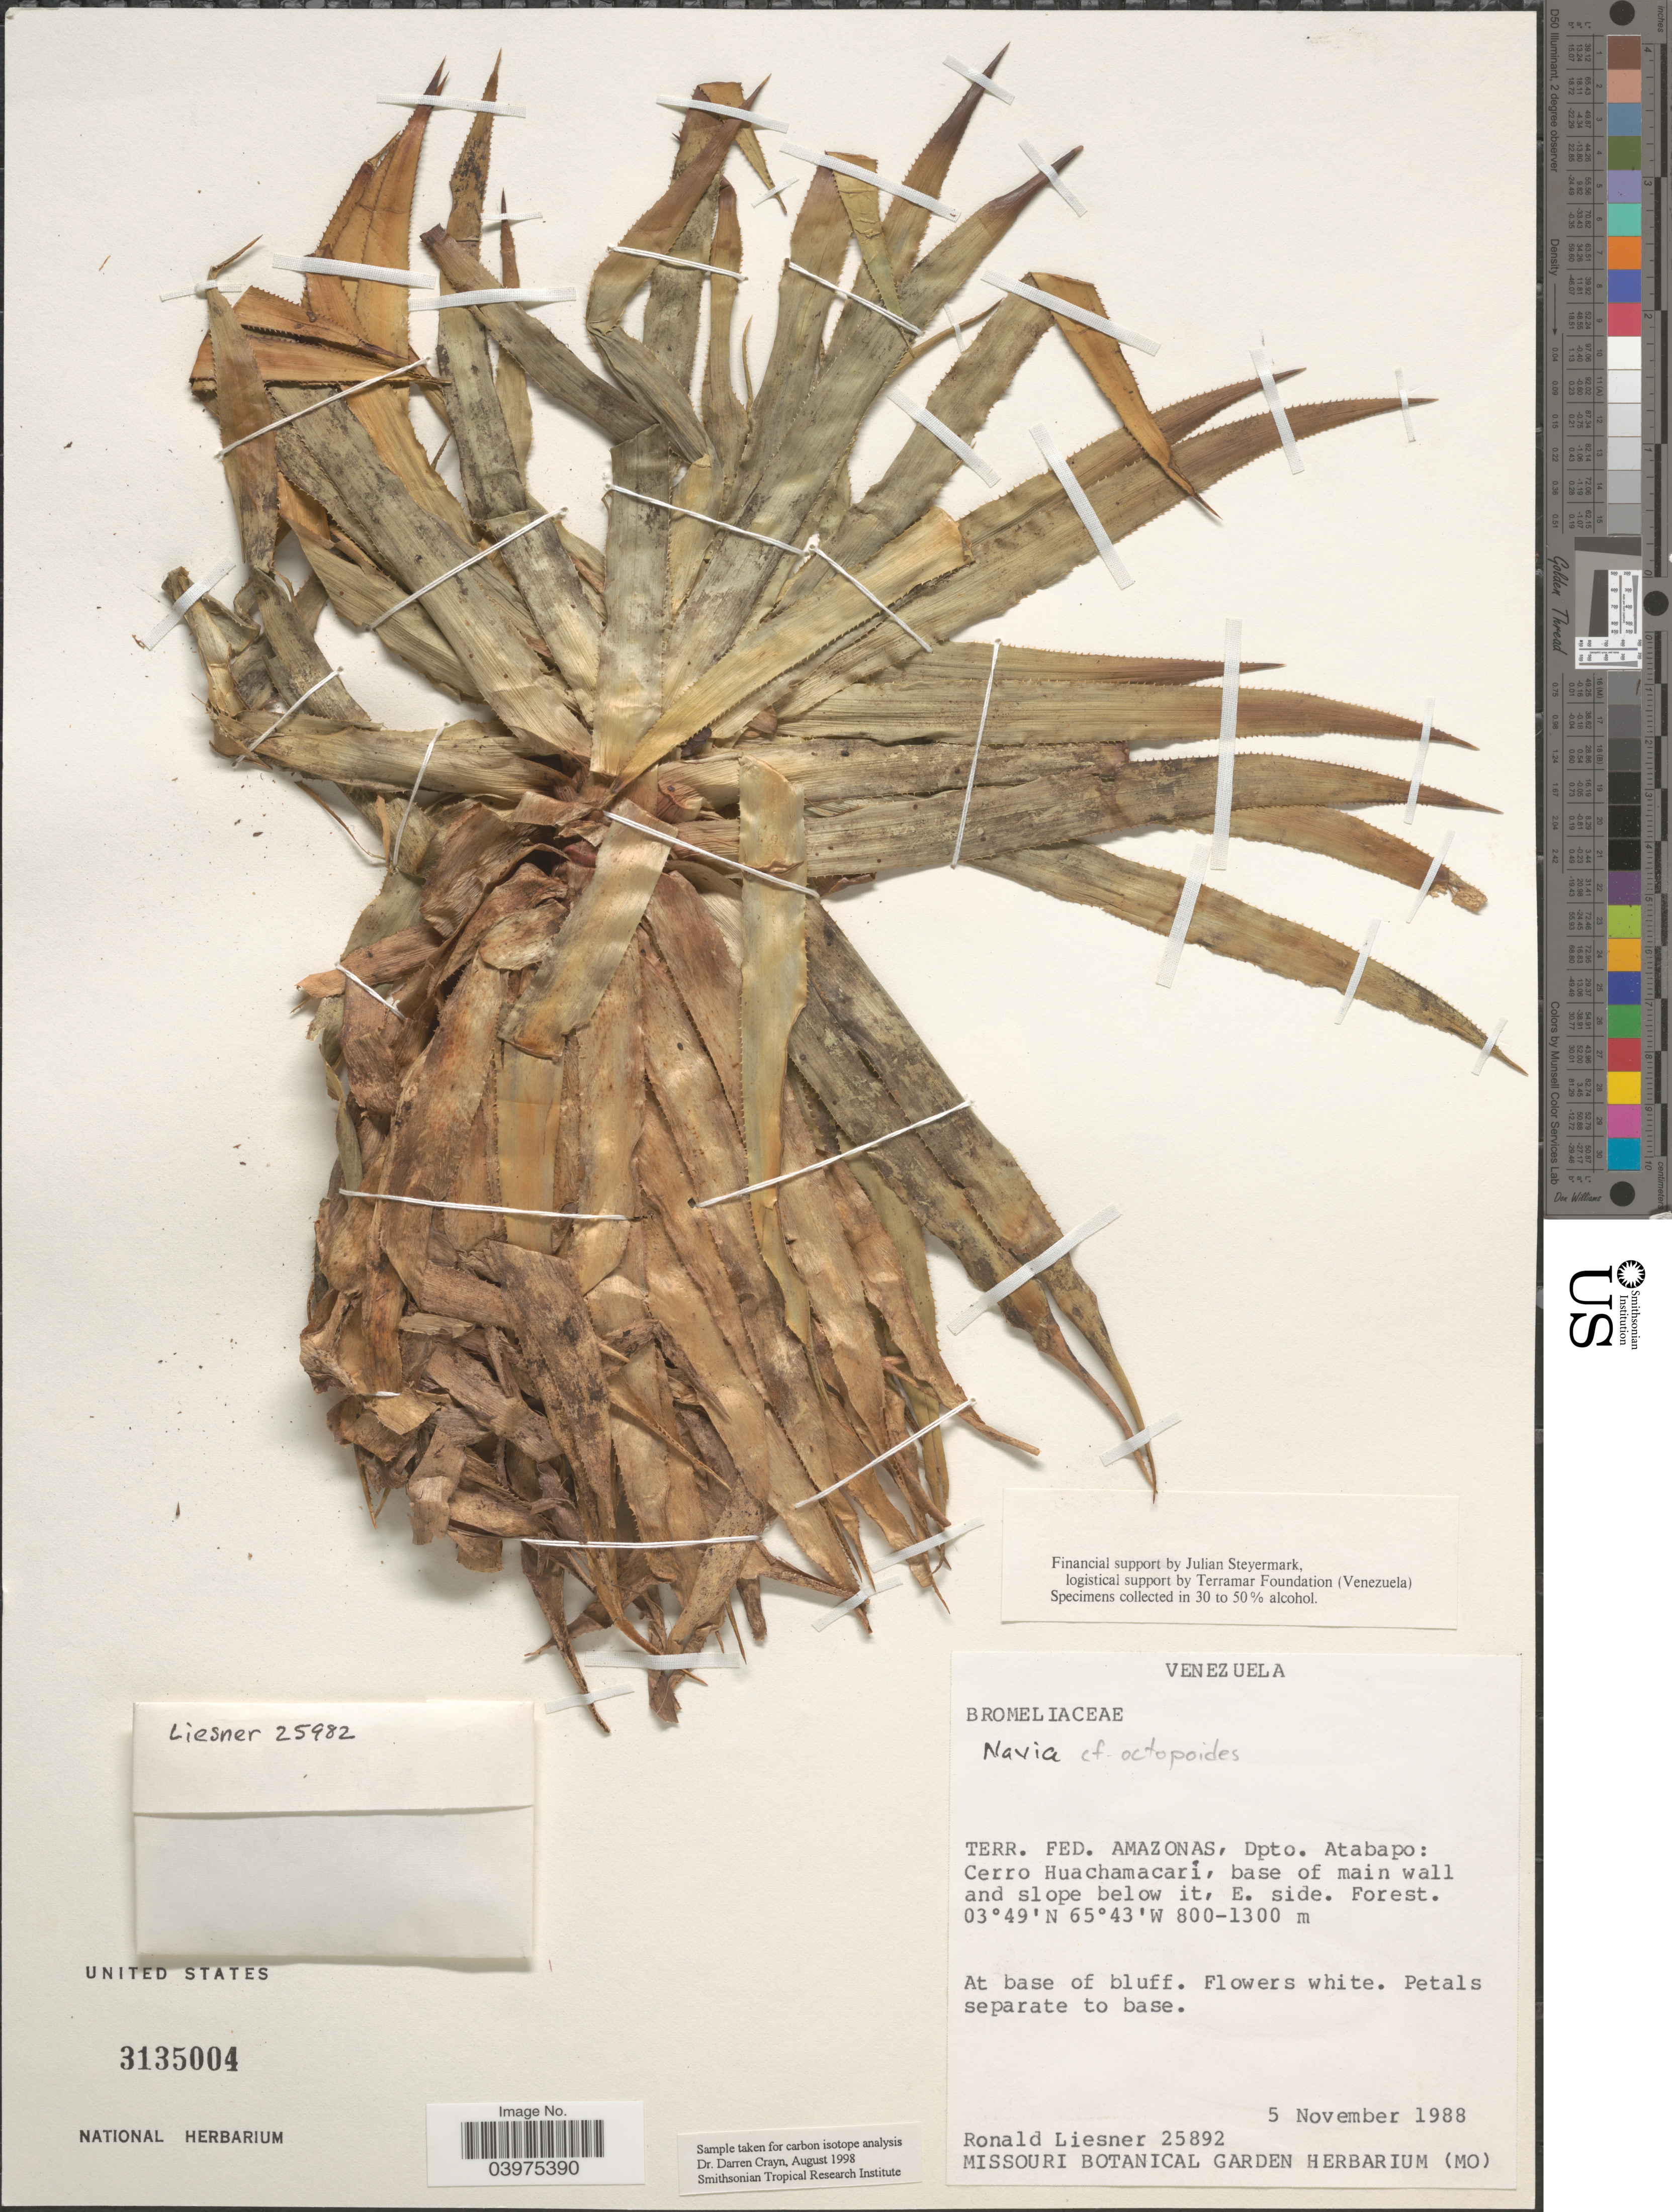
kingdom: Plantae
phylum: Tracheophyta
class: Liliopsida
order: Poales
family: Bromeliaceae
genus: Navia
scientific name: Navia octopoides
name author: L.B. Sm.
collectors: R. L. Liesner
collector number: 25892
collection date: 1988-11-05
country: Venezuela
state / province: Amazonas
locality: Terr. Fed. Amazonas, Dpto. Atabapo: Cerro Huachamacarí, base of main wall and slope below it, E. side.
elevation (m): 800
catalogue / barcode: US 3135004